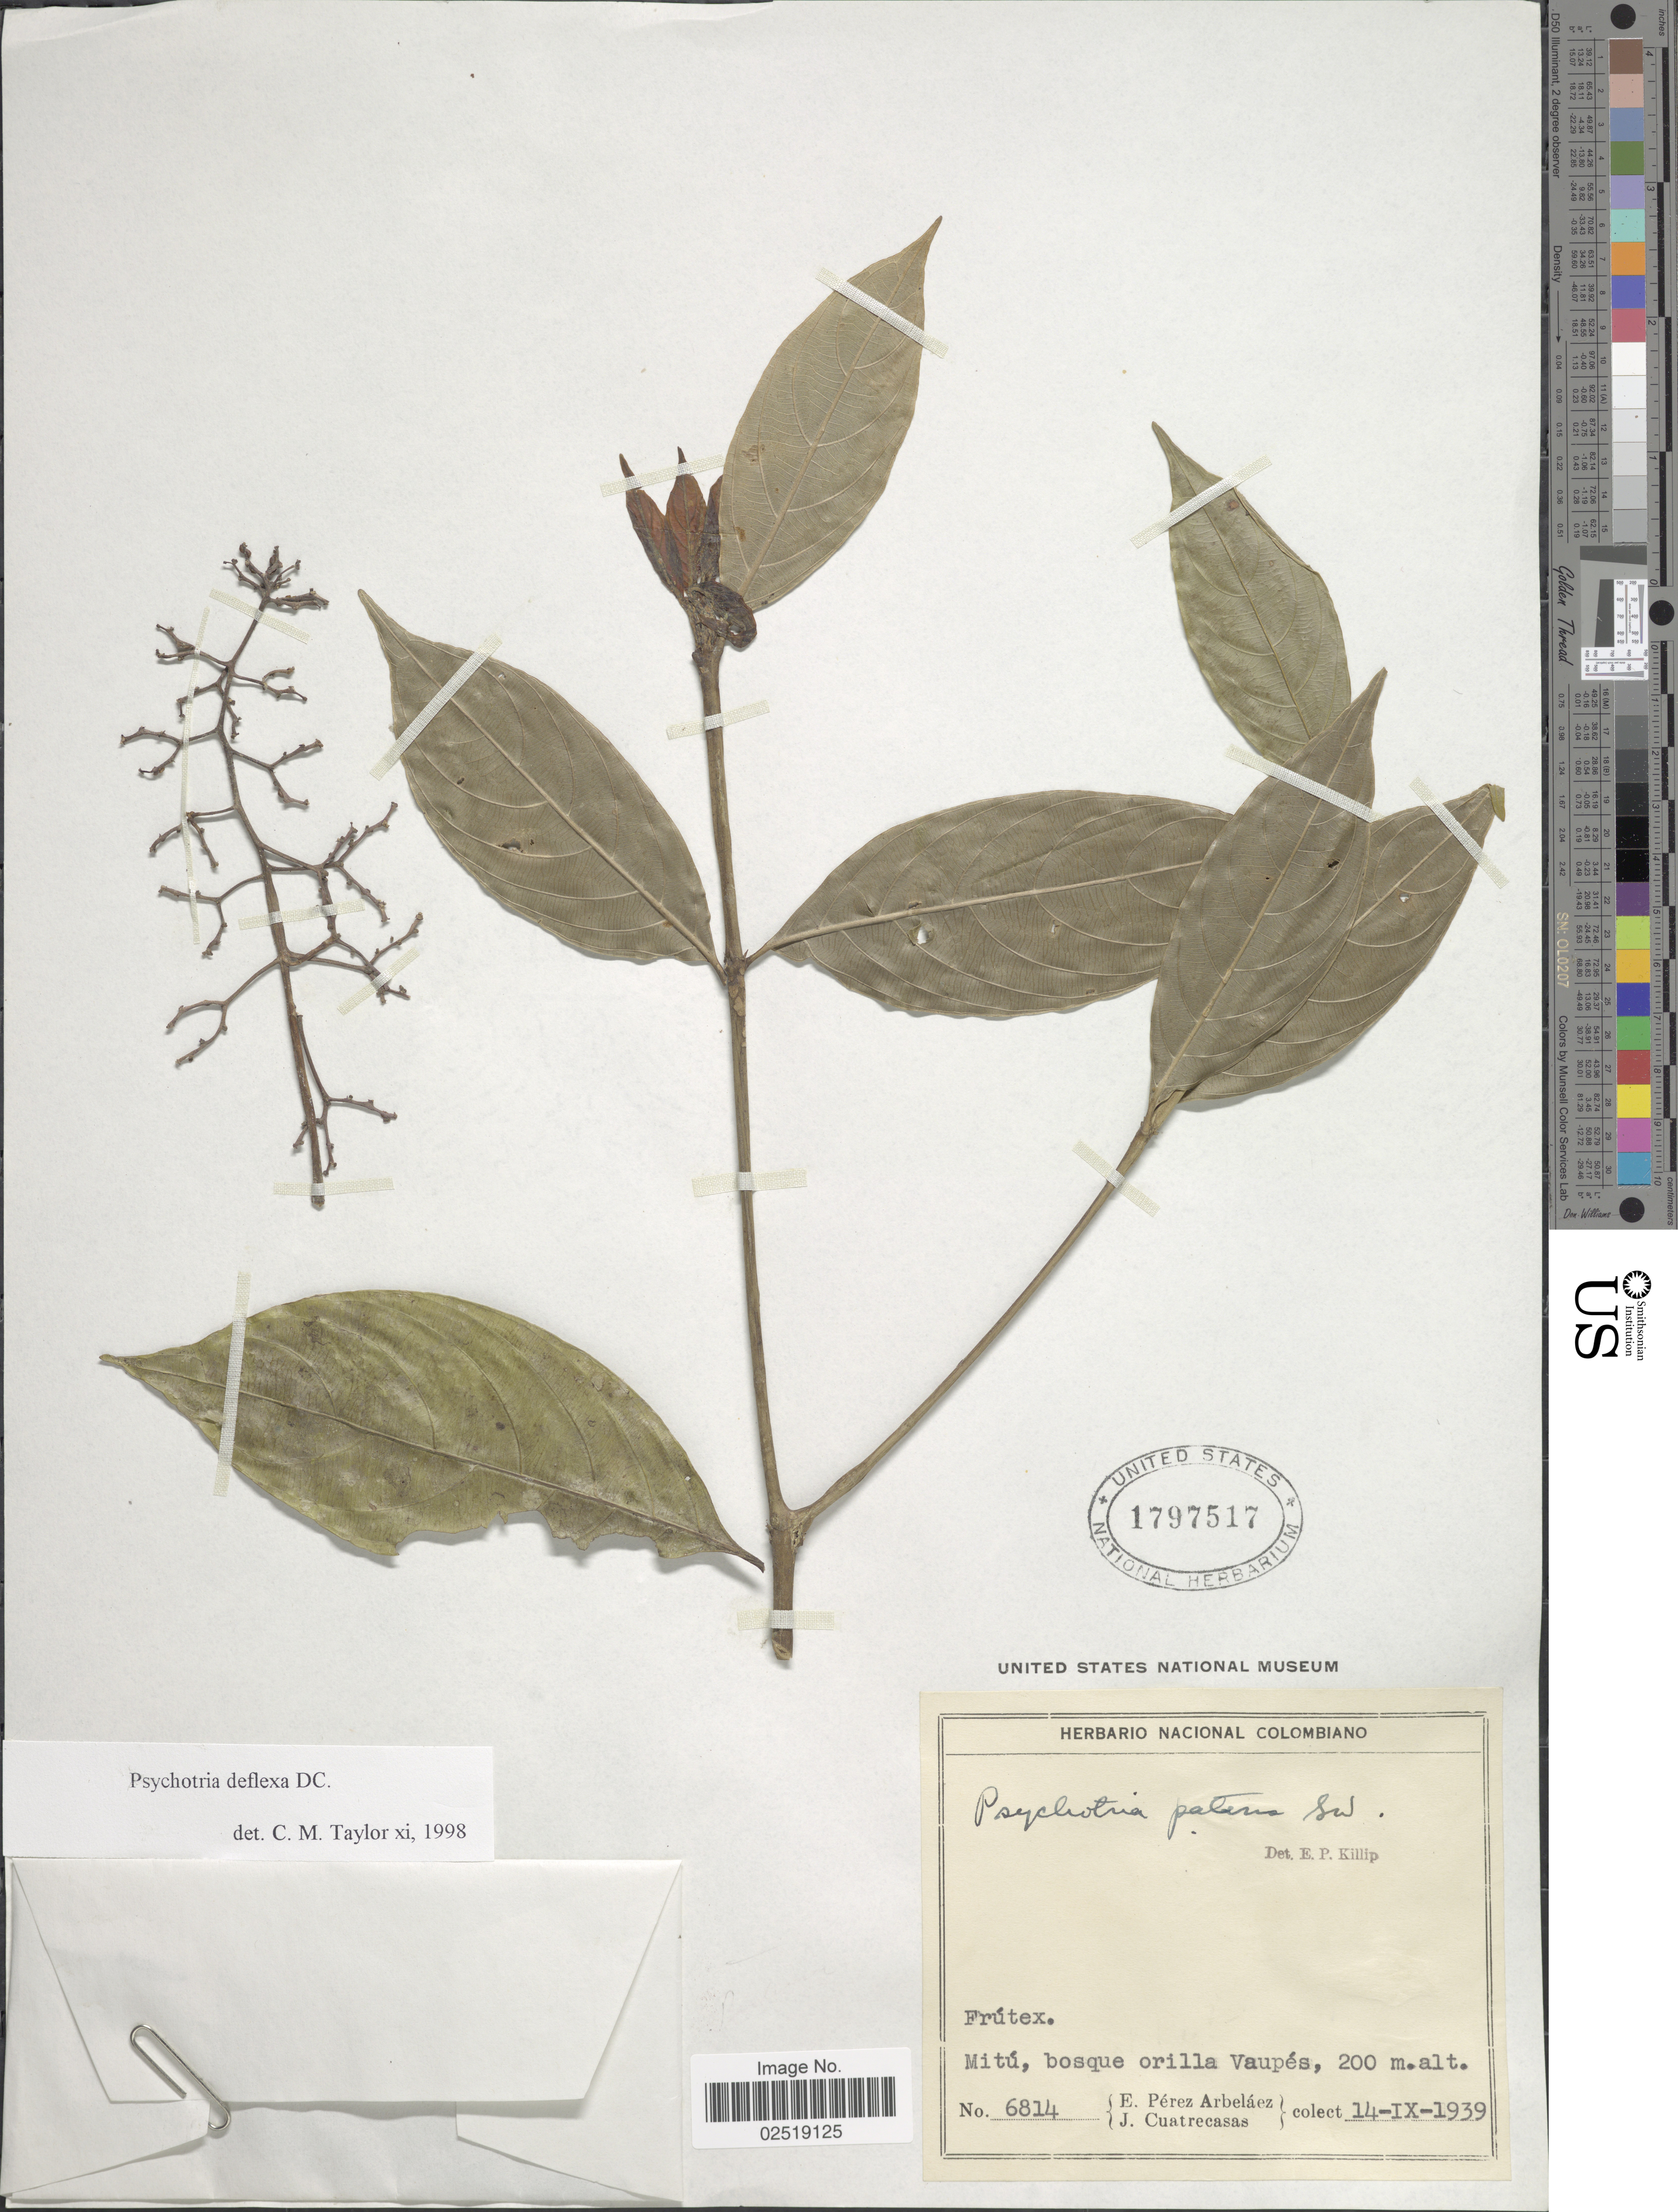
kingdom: Plantae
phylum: Tracheophyta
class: Magnoliopsida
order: Gentianales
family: Rubiaceae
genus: Psychotria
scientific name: Psychotria deflexa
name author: DC.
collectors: E. Pérez Arbeláez & J. Cuatrecasas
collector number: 6814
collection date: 1939-09-14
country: Colombia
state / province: Vaupés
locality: Mitu, bosque orilla Vaupes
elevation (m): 200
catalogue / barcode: US 1797517